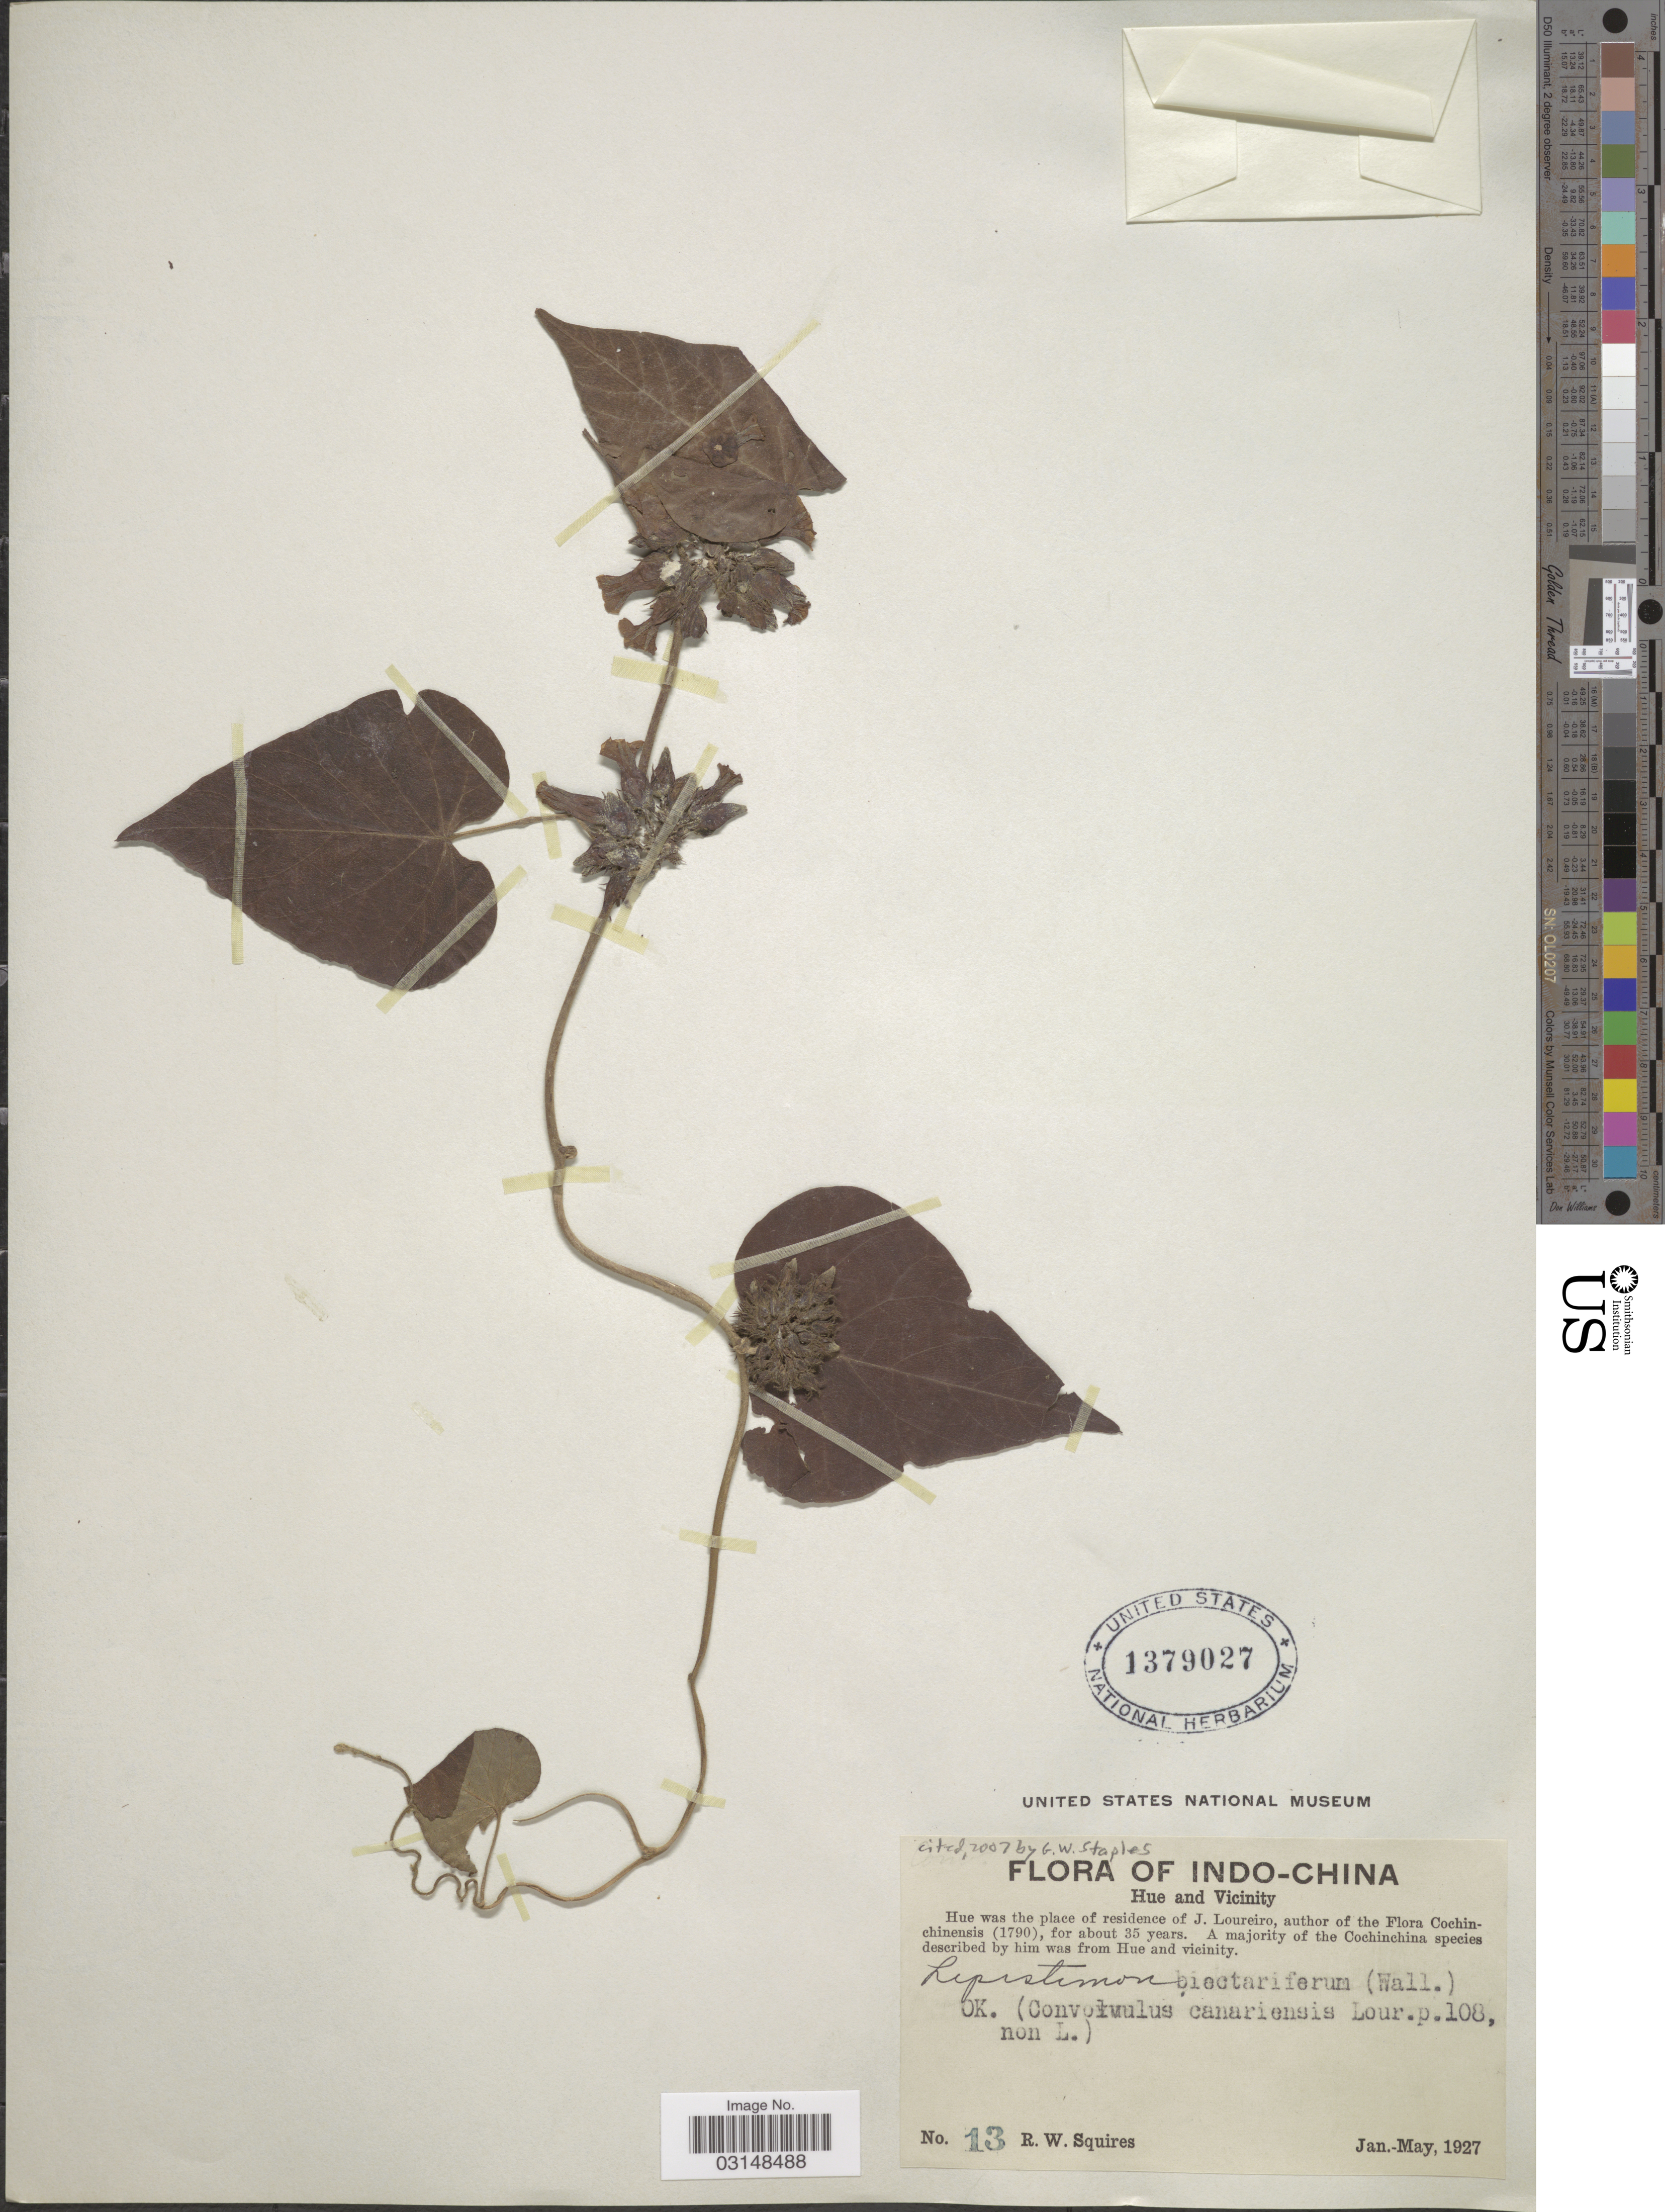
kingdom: Plantae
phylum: Tracheophyta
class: Magnoliopsida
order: Solanales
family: Convolvulaceae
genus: Lepistemon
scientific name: Lepistemon binectarifer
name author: (Wall.) Kuntze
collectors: R. Squires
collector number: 13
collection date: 1927-01/1927-05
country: Vietnam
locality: Indo-China, Hue and Vicinity.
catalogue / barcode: US 1379027